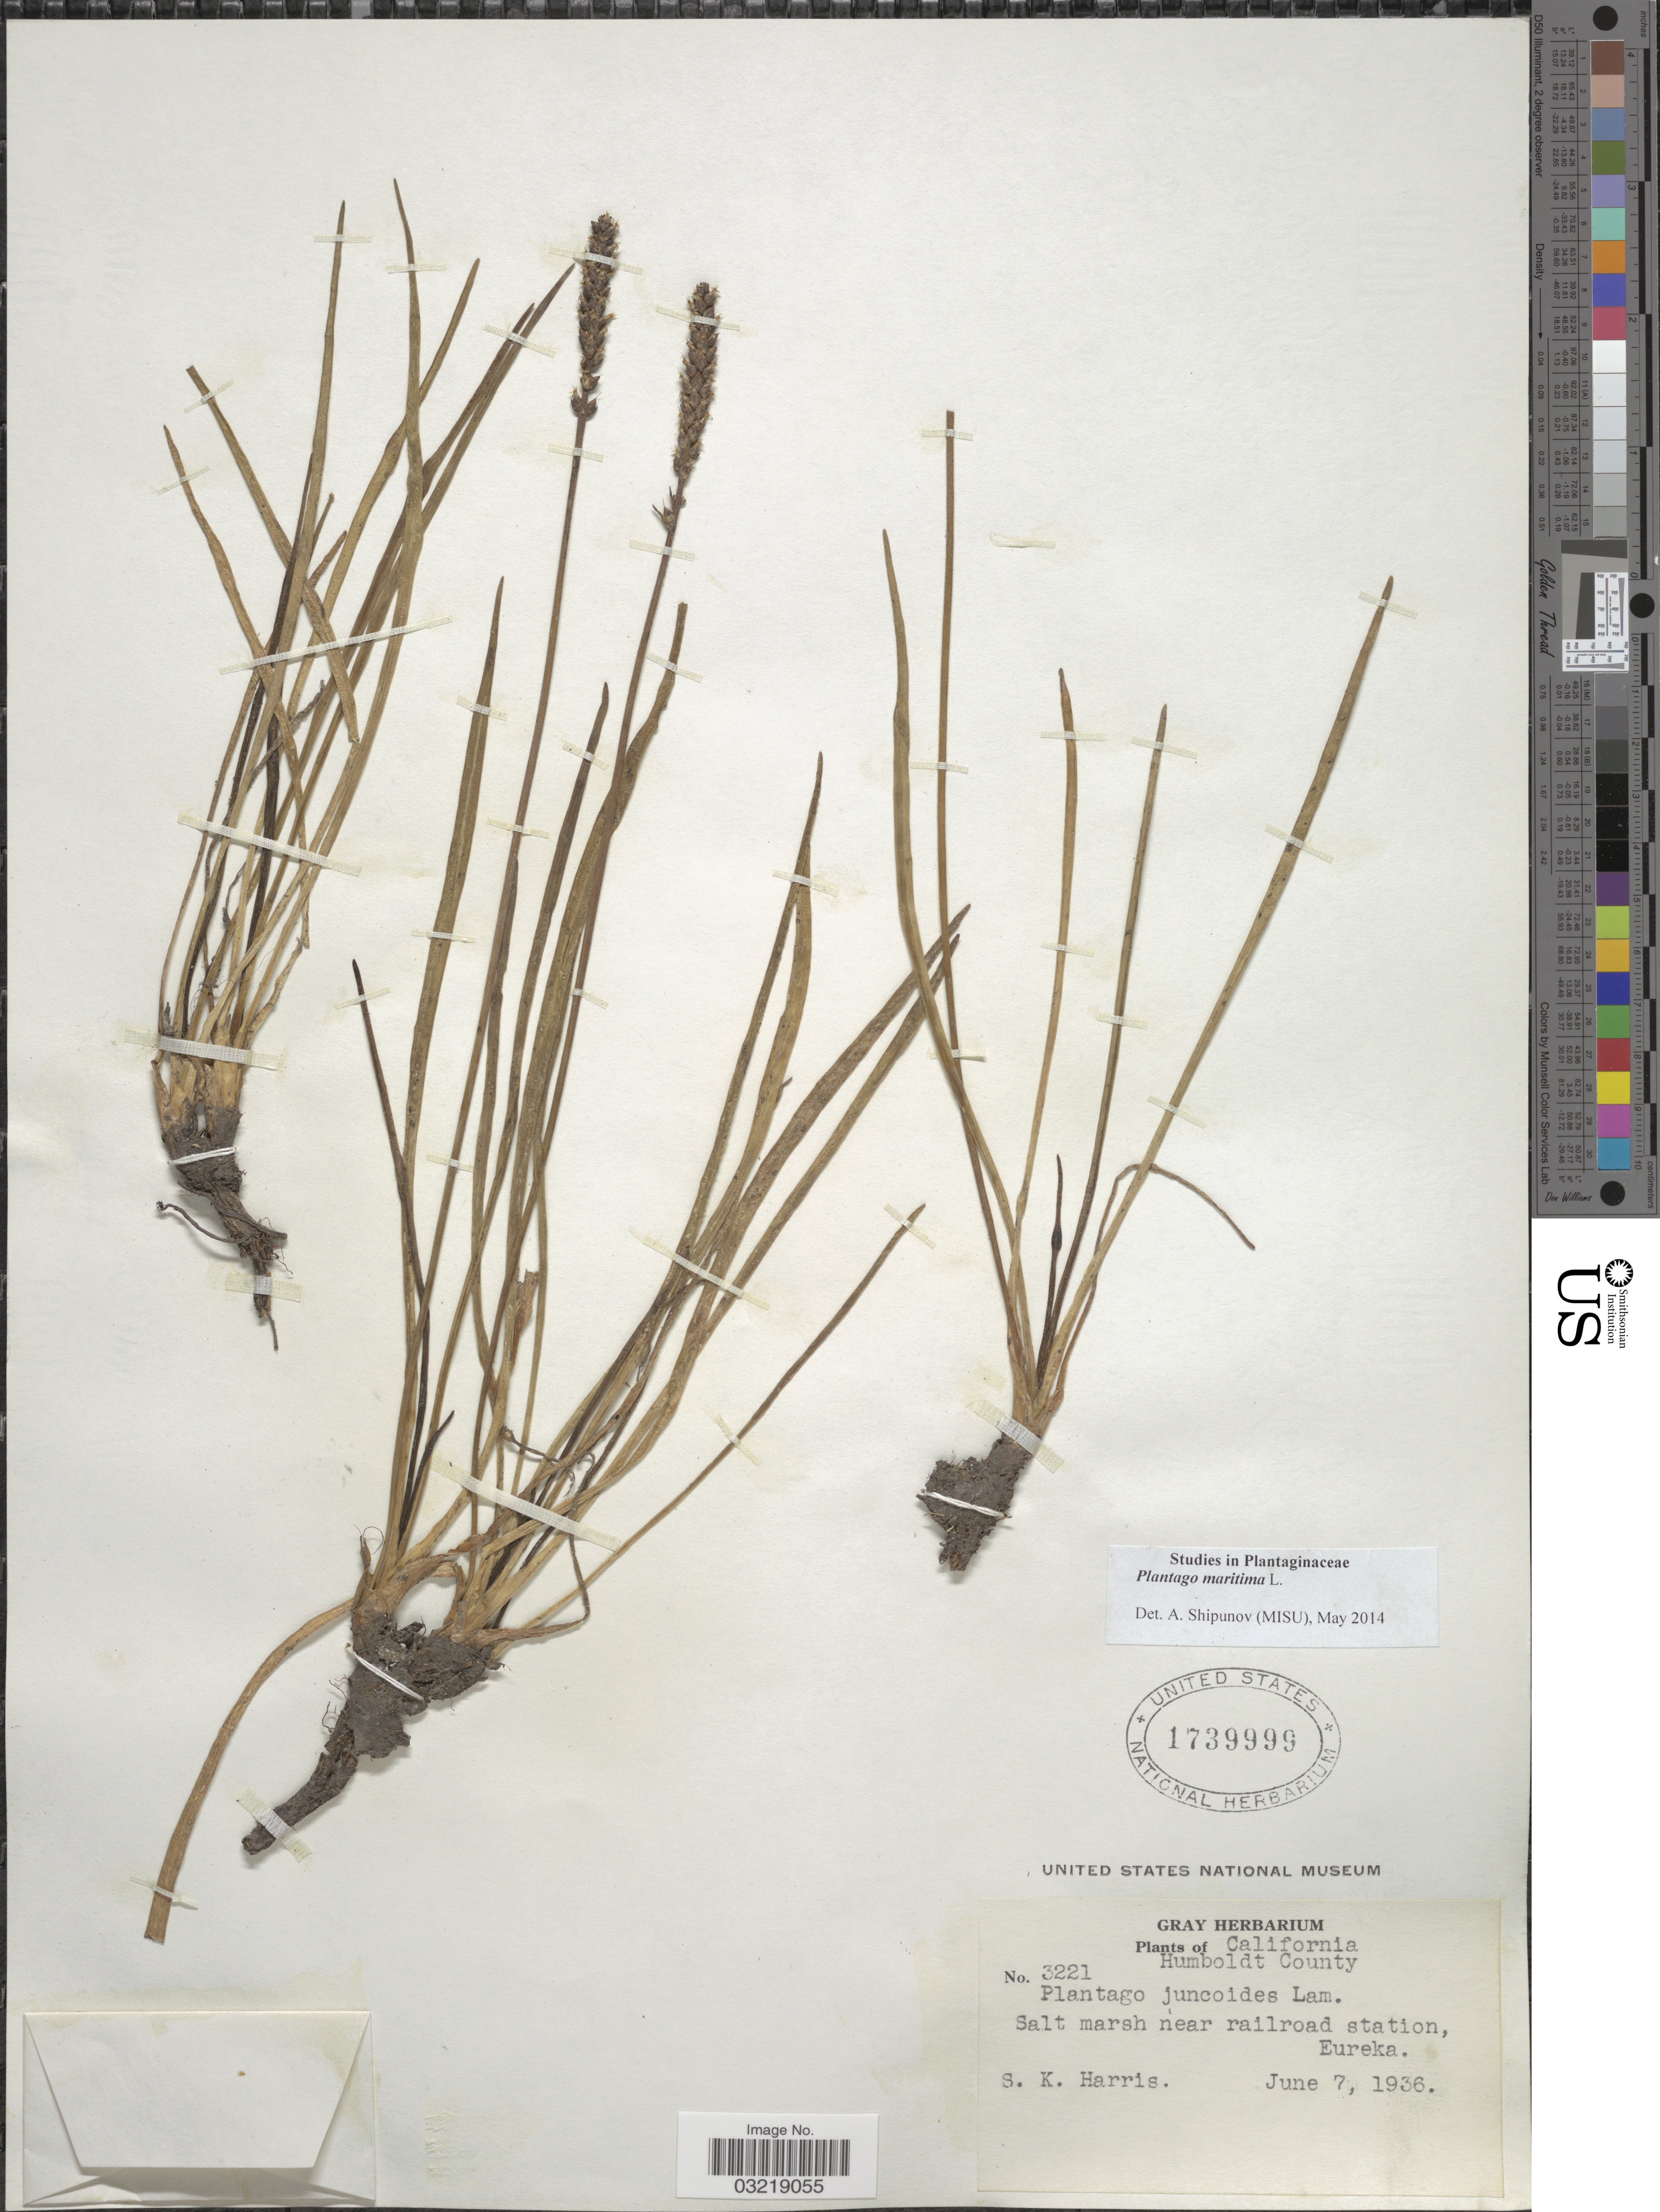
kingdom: Plantae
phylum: Tracheophyta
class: Magnoliopsida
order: Lamiales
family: Plantaginaceae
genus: Plantago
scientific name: Plantago maritima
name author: L.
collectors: S. K. Harris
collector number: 3221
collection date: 1936-06-07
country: United States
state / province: California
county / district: Humboldt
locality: Humboldt County. Salt marsh near railroad station, Eureka.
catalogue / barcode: US 1739999